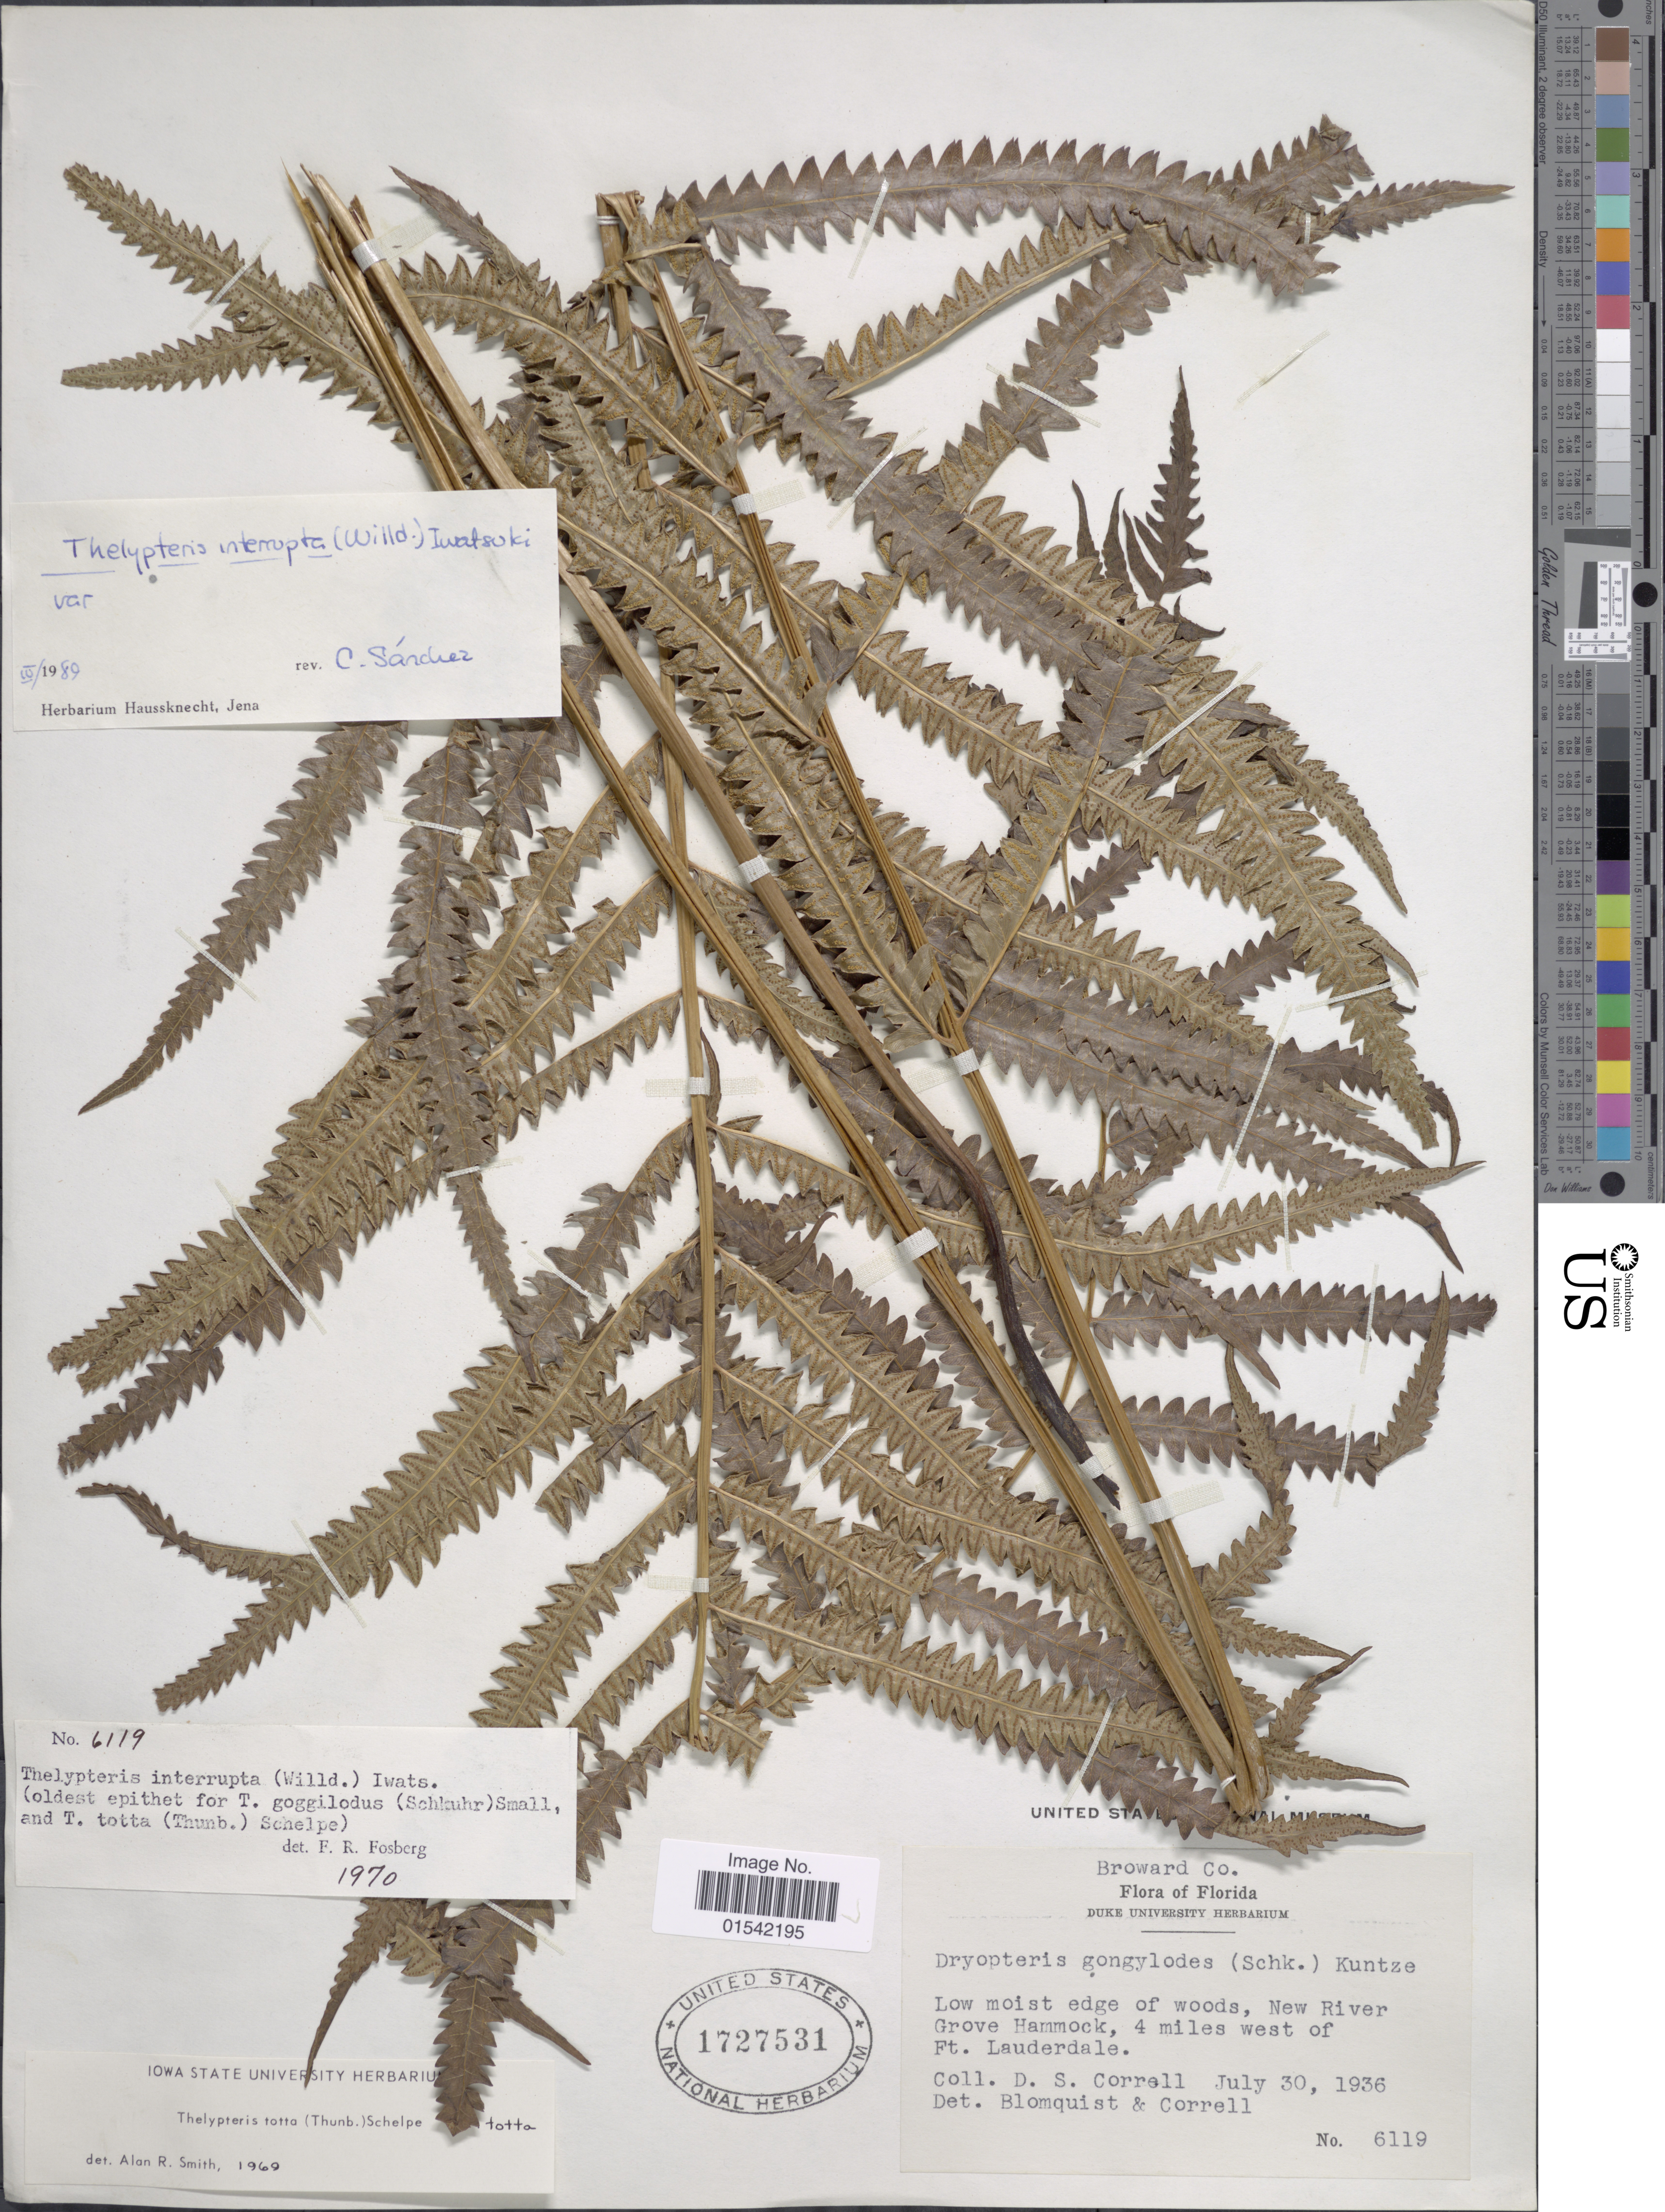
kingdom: Plantae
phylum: Tracheophyta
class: Polypodiopsida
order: Polypodiales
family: Thelypteridaceae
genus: Cyclosorus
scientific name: Cyclosorus interruptus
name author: (Willd.) H. Itô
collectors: D. S. Correll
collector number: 6119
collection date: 1936-07-30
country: United States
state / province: Florida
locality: Broward Co., Low moist edge of woods, New River Grove Hammock, 4 miles west of Ft. Lauderdale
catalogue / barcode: US 1727531